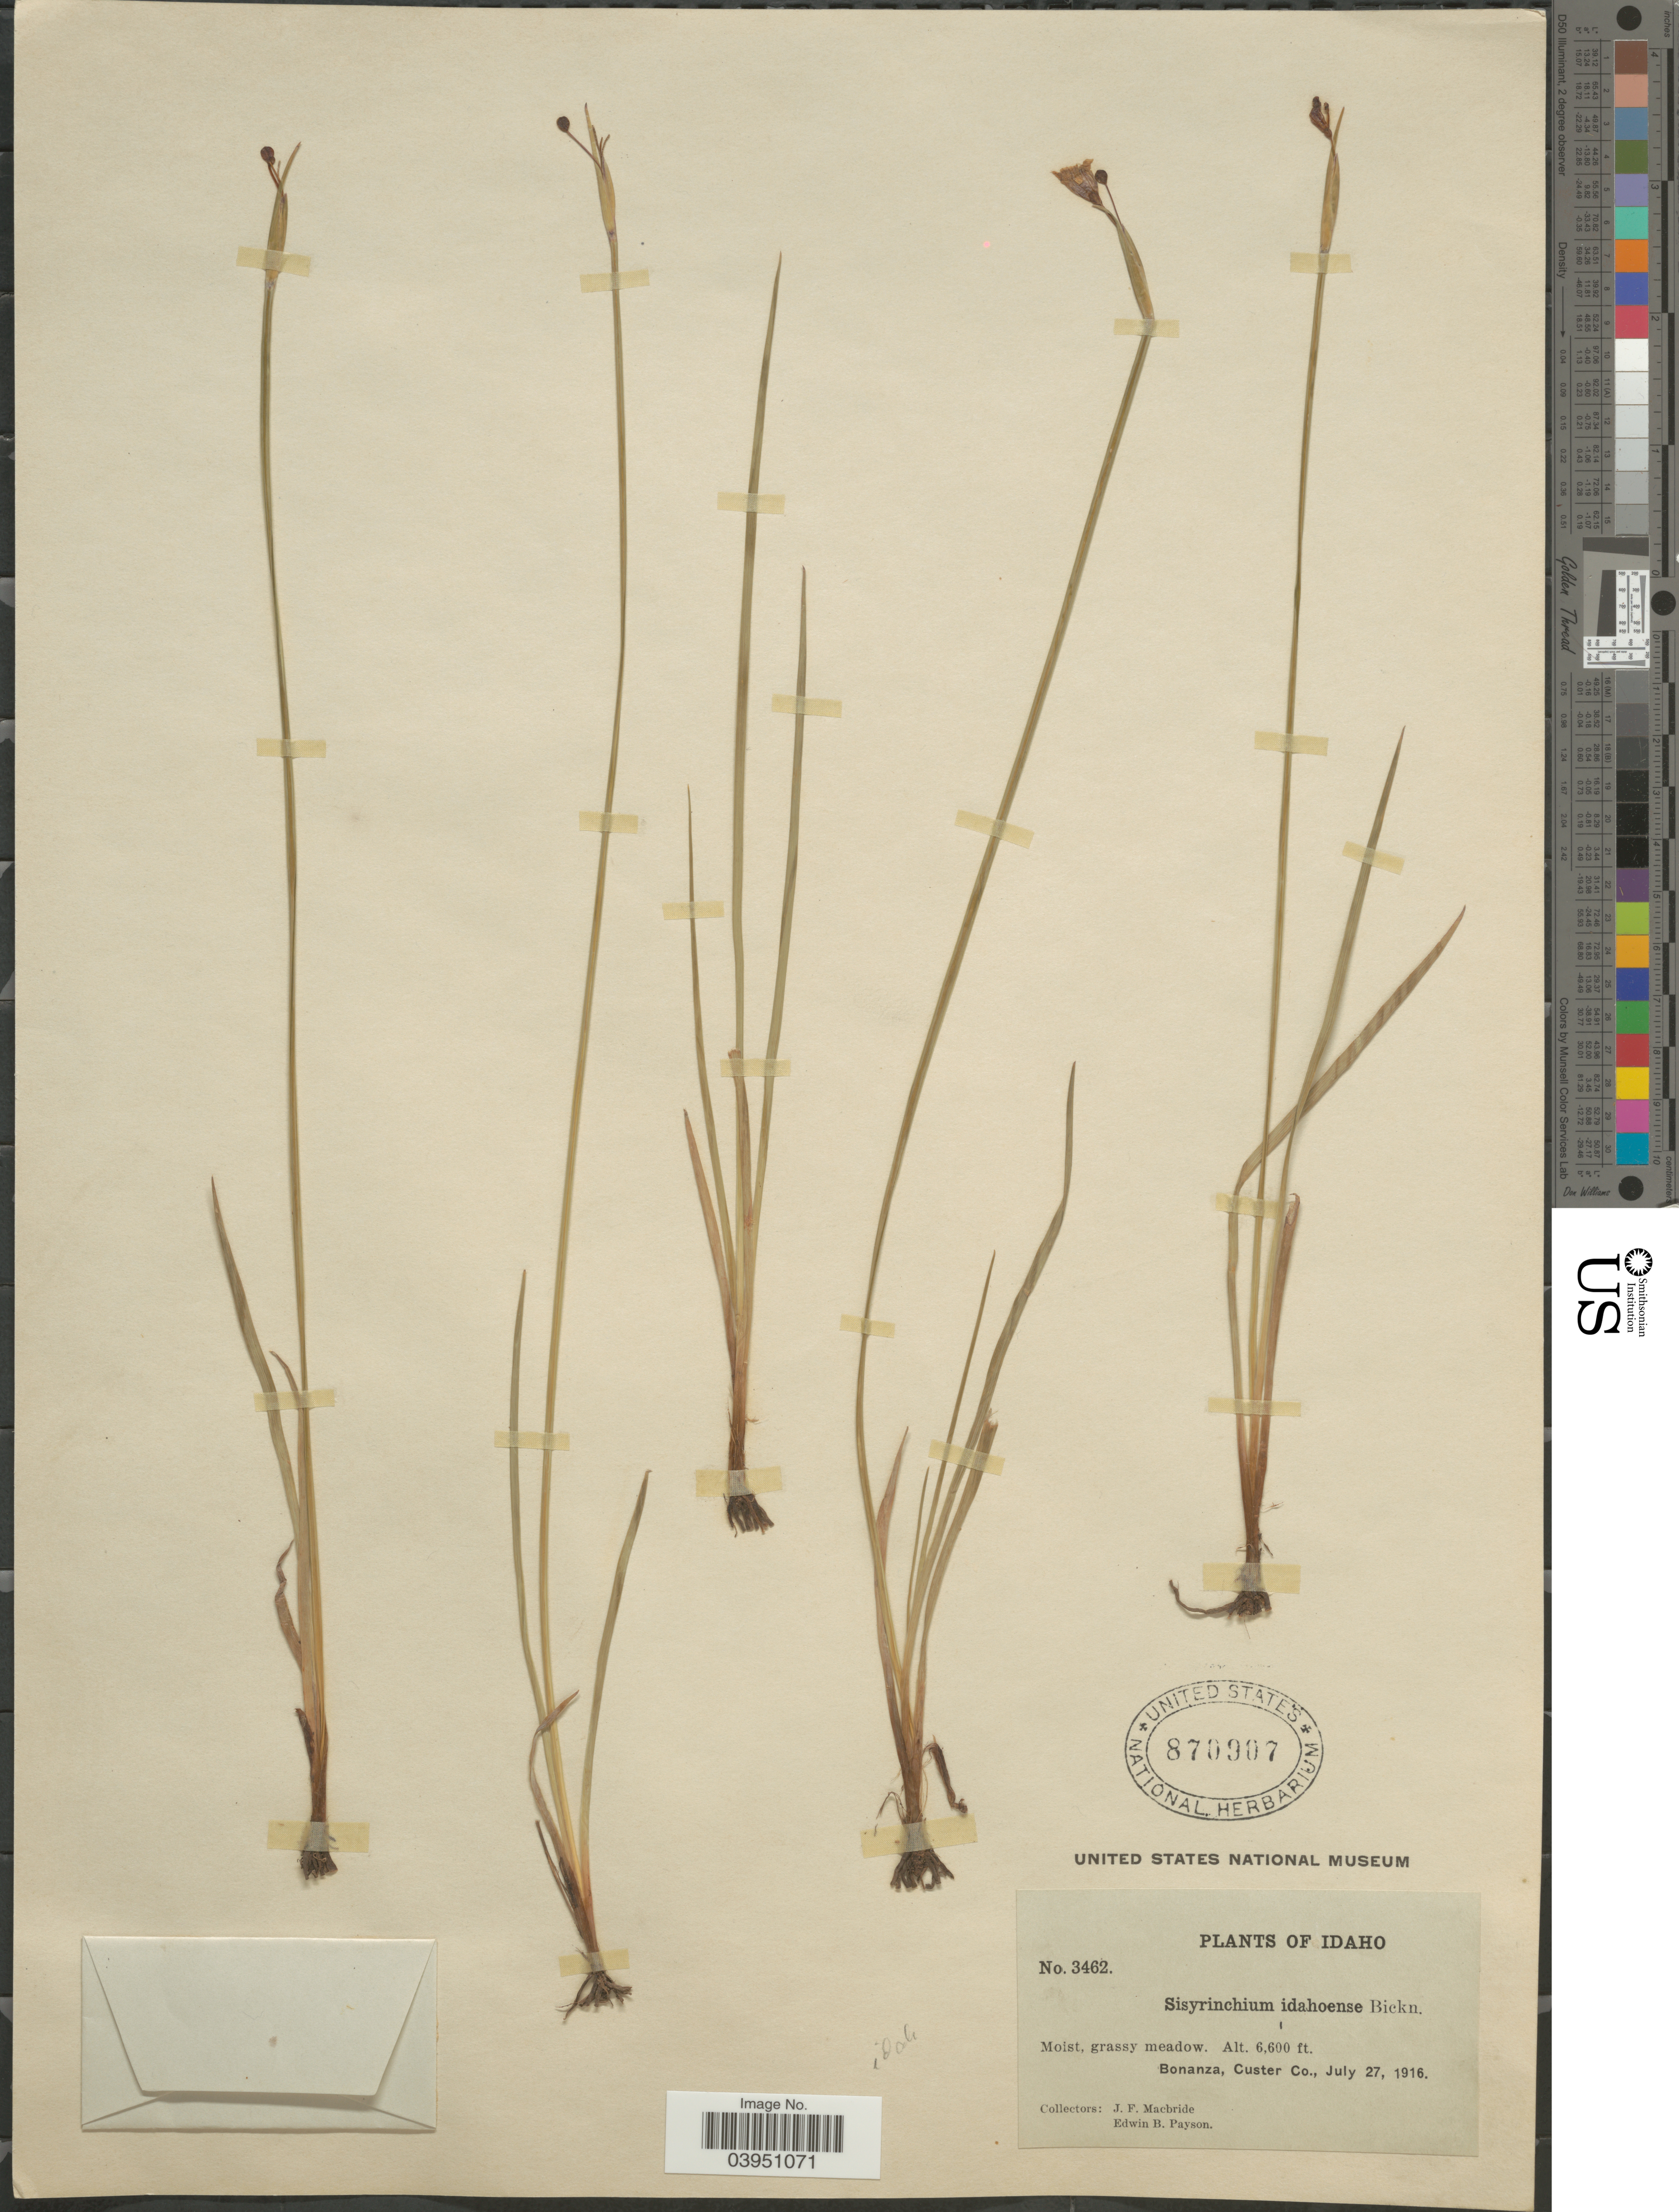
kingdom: Plantae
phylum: Tracheophyta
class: Liliopsida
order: Asparagales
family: Iridaceae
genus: Sisyrinchium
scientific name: Sisyrinchium idahoense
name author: E.P. Bicknell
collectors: J. F. Macbride & E. B. Payson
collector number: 3462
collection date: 1916-07-27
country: United States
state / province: Idaho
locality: Moist, grassy meadow. Bonanza, Custer Co.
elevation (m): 2012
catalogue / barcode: US 870907